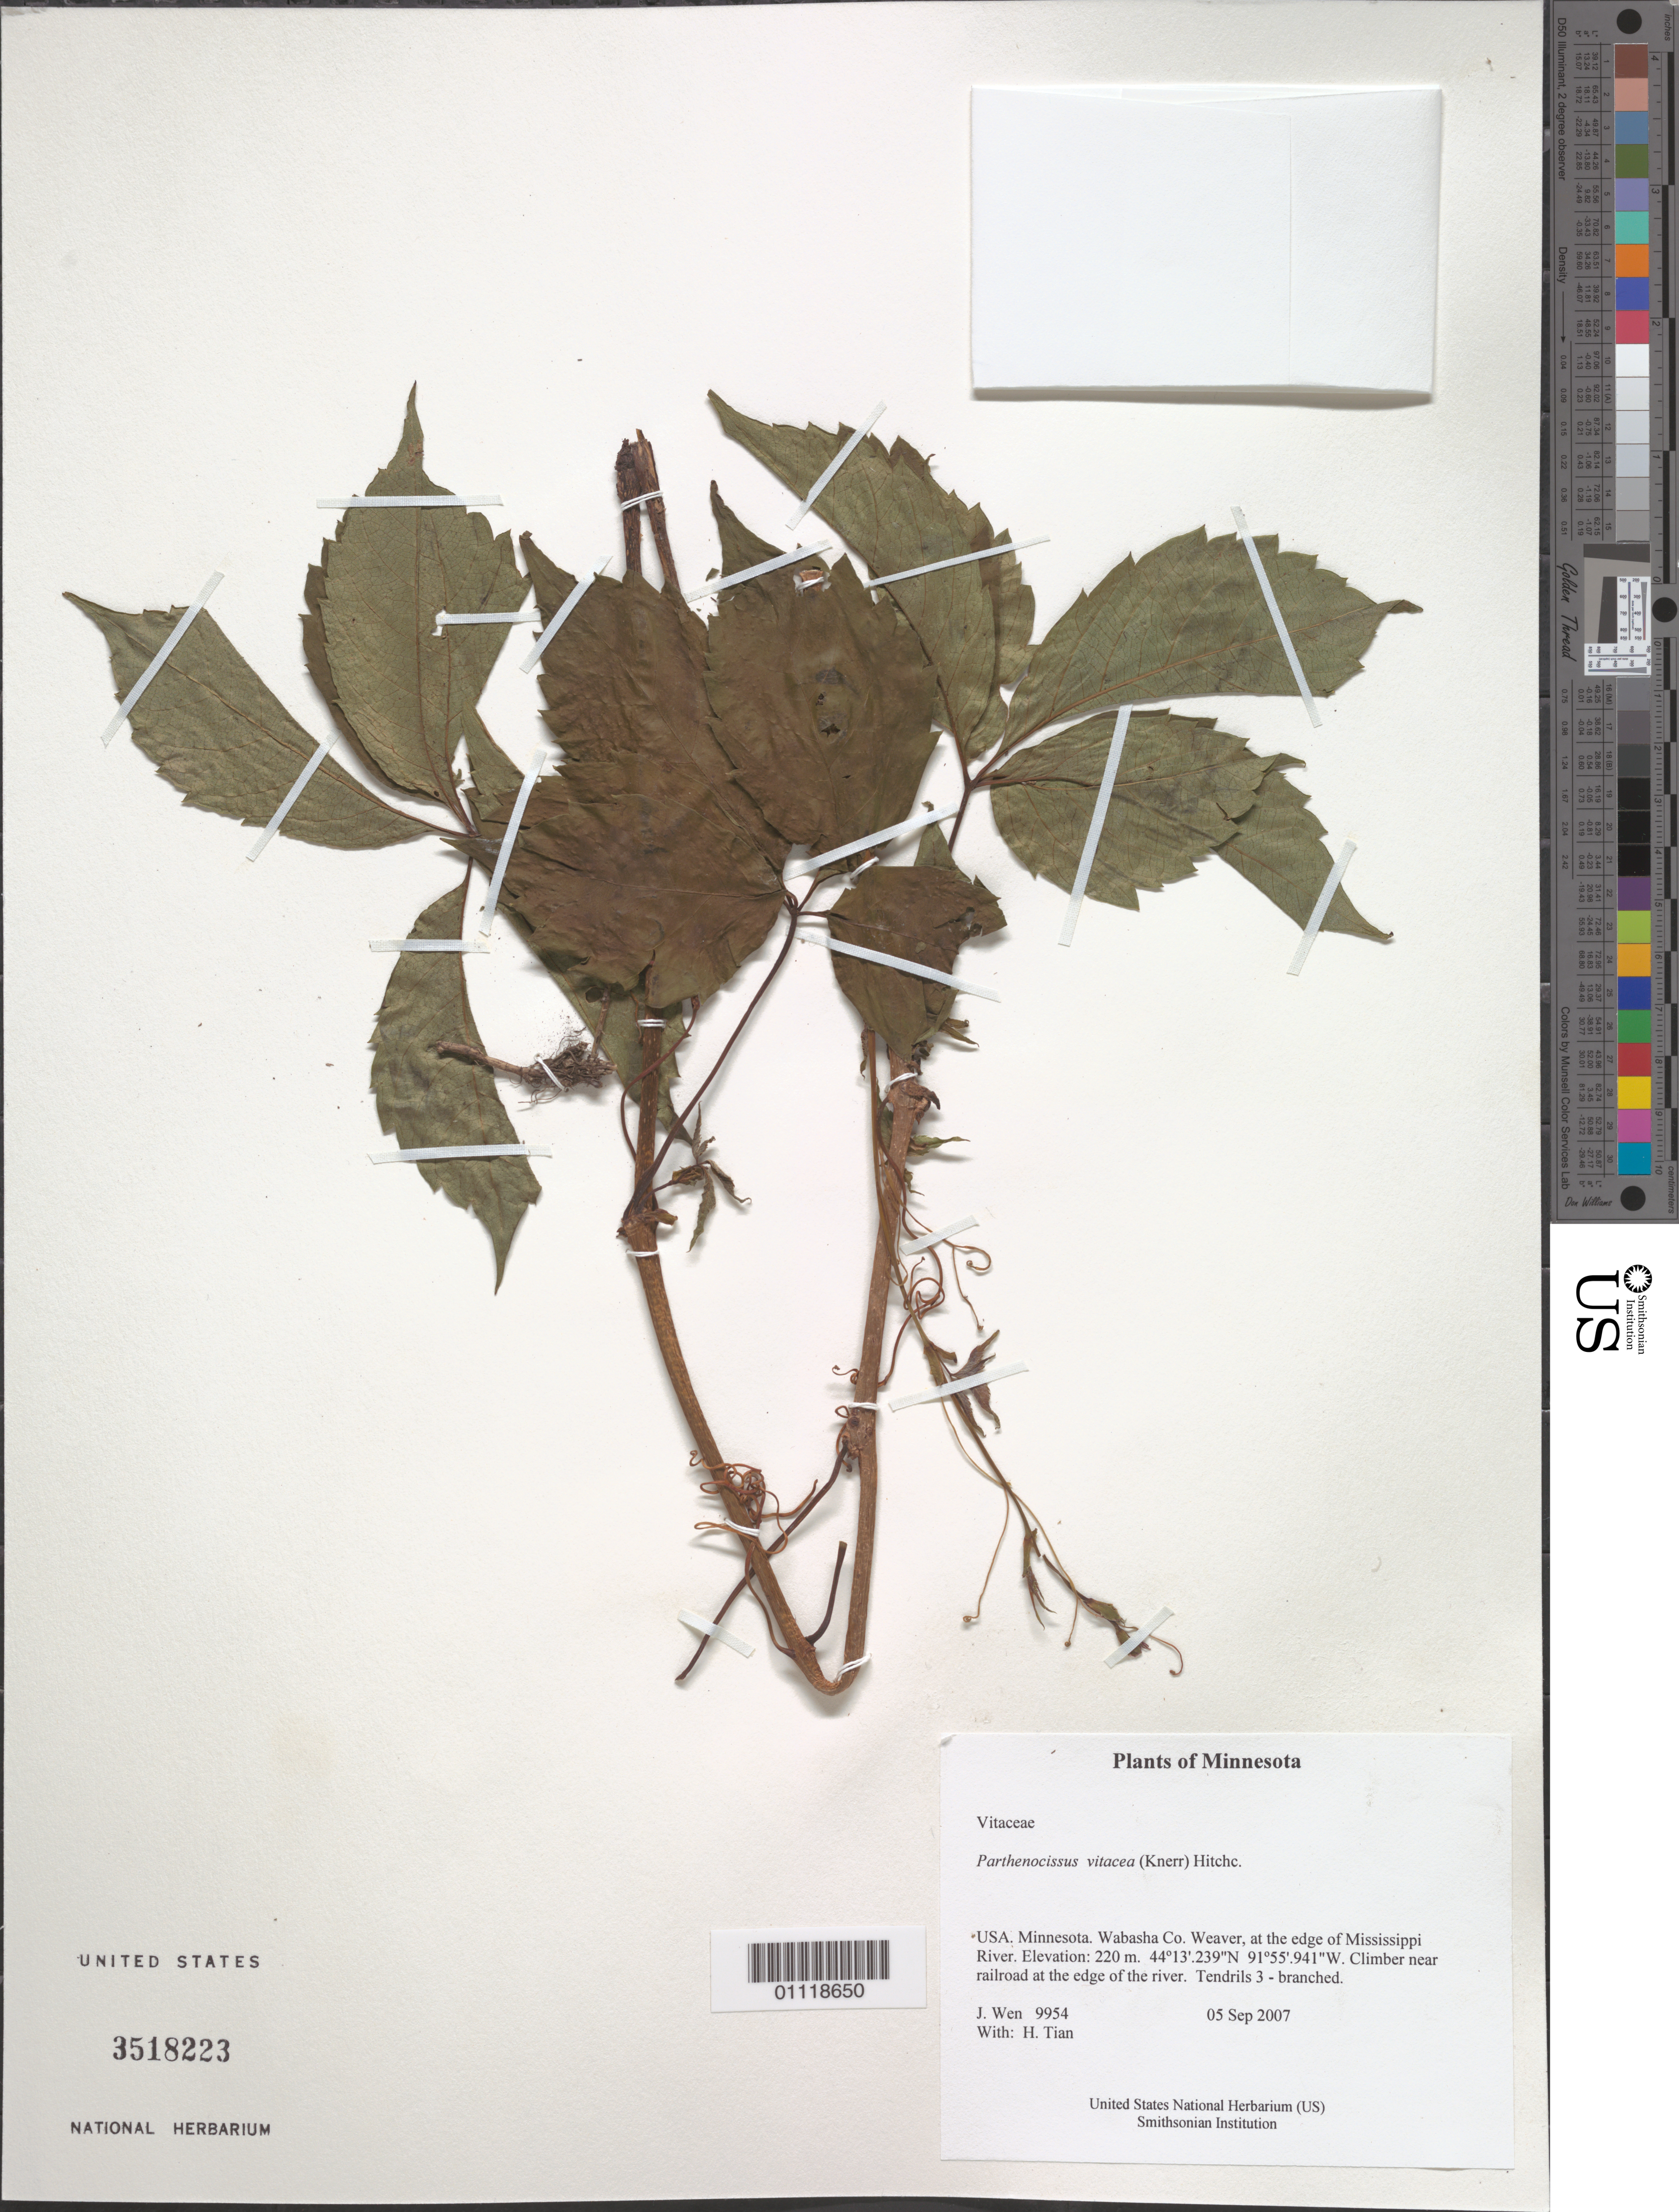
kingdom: Plantae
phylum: Tracheophyta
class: Magnoliopsida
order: Vitales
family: Vitaceae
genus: Parthenocissus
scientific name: Parthenocissus vitacea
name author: (Knerr) Hitchc.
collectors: J. Wen & H. Tian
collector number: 9954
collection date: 2007-09-05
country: United States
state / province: Minnesota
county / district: Wabasha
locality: Weaver, at the edge of Mississippi River.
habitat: Climber near railroad at the edge of the river.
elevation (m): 220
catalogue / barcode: US 3518223